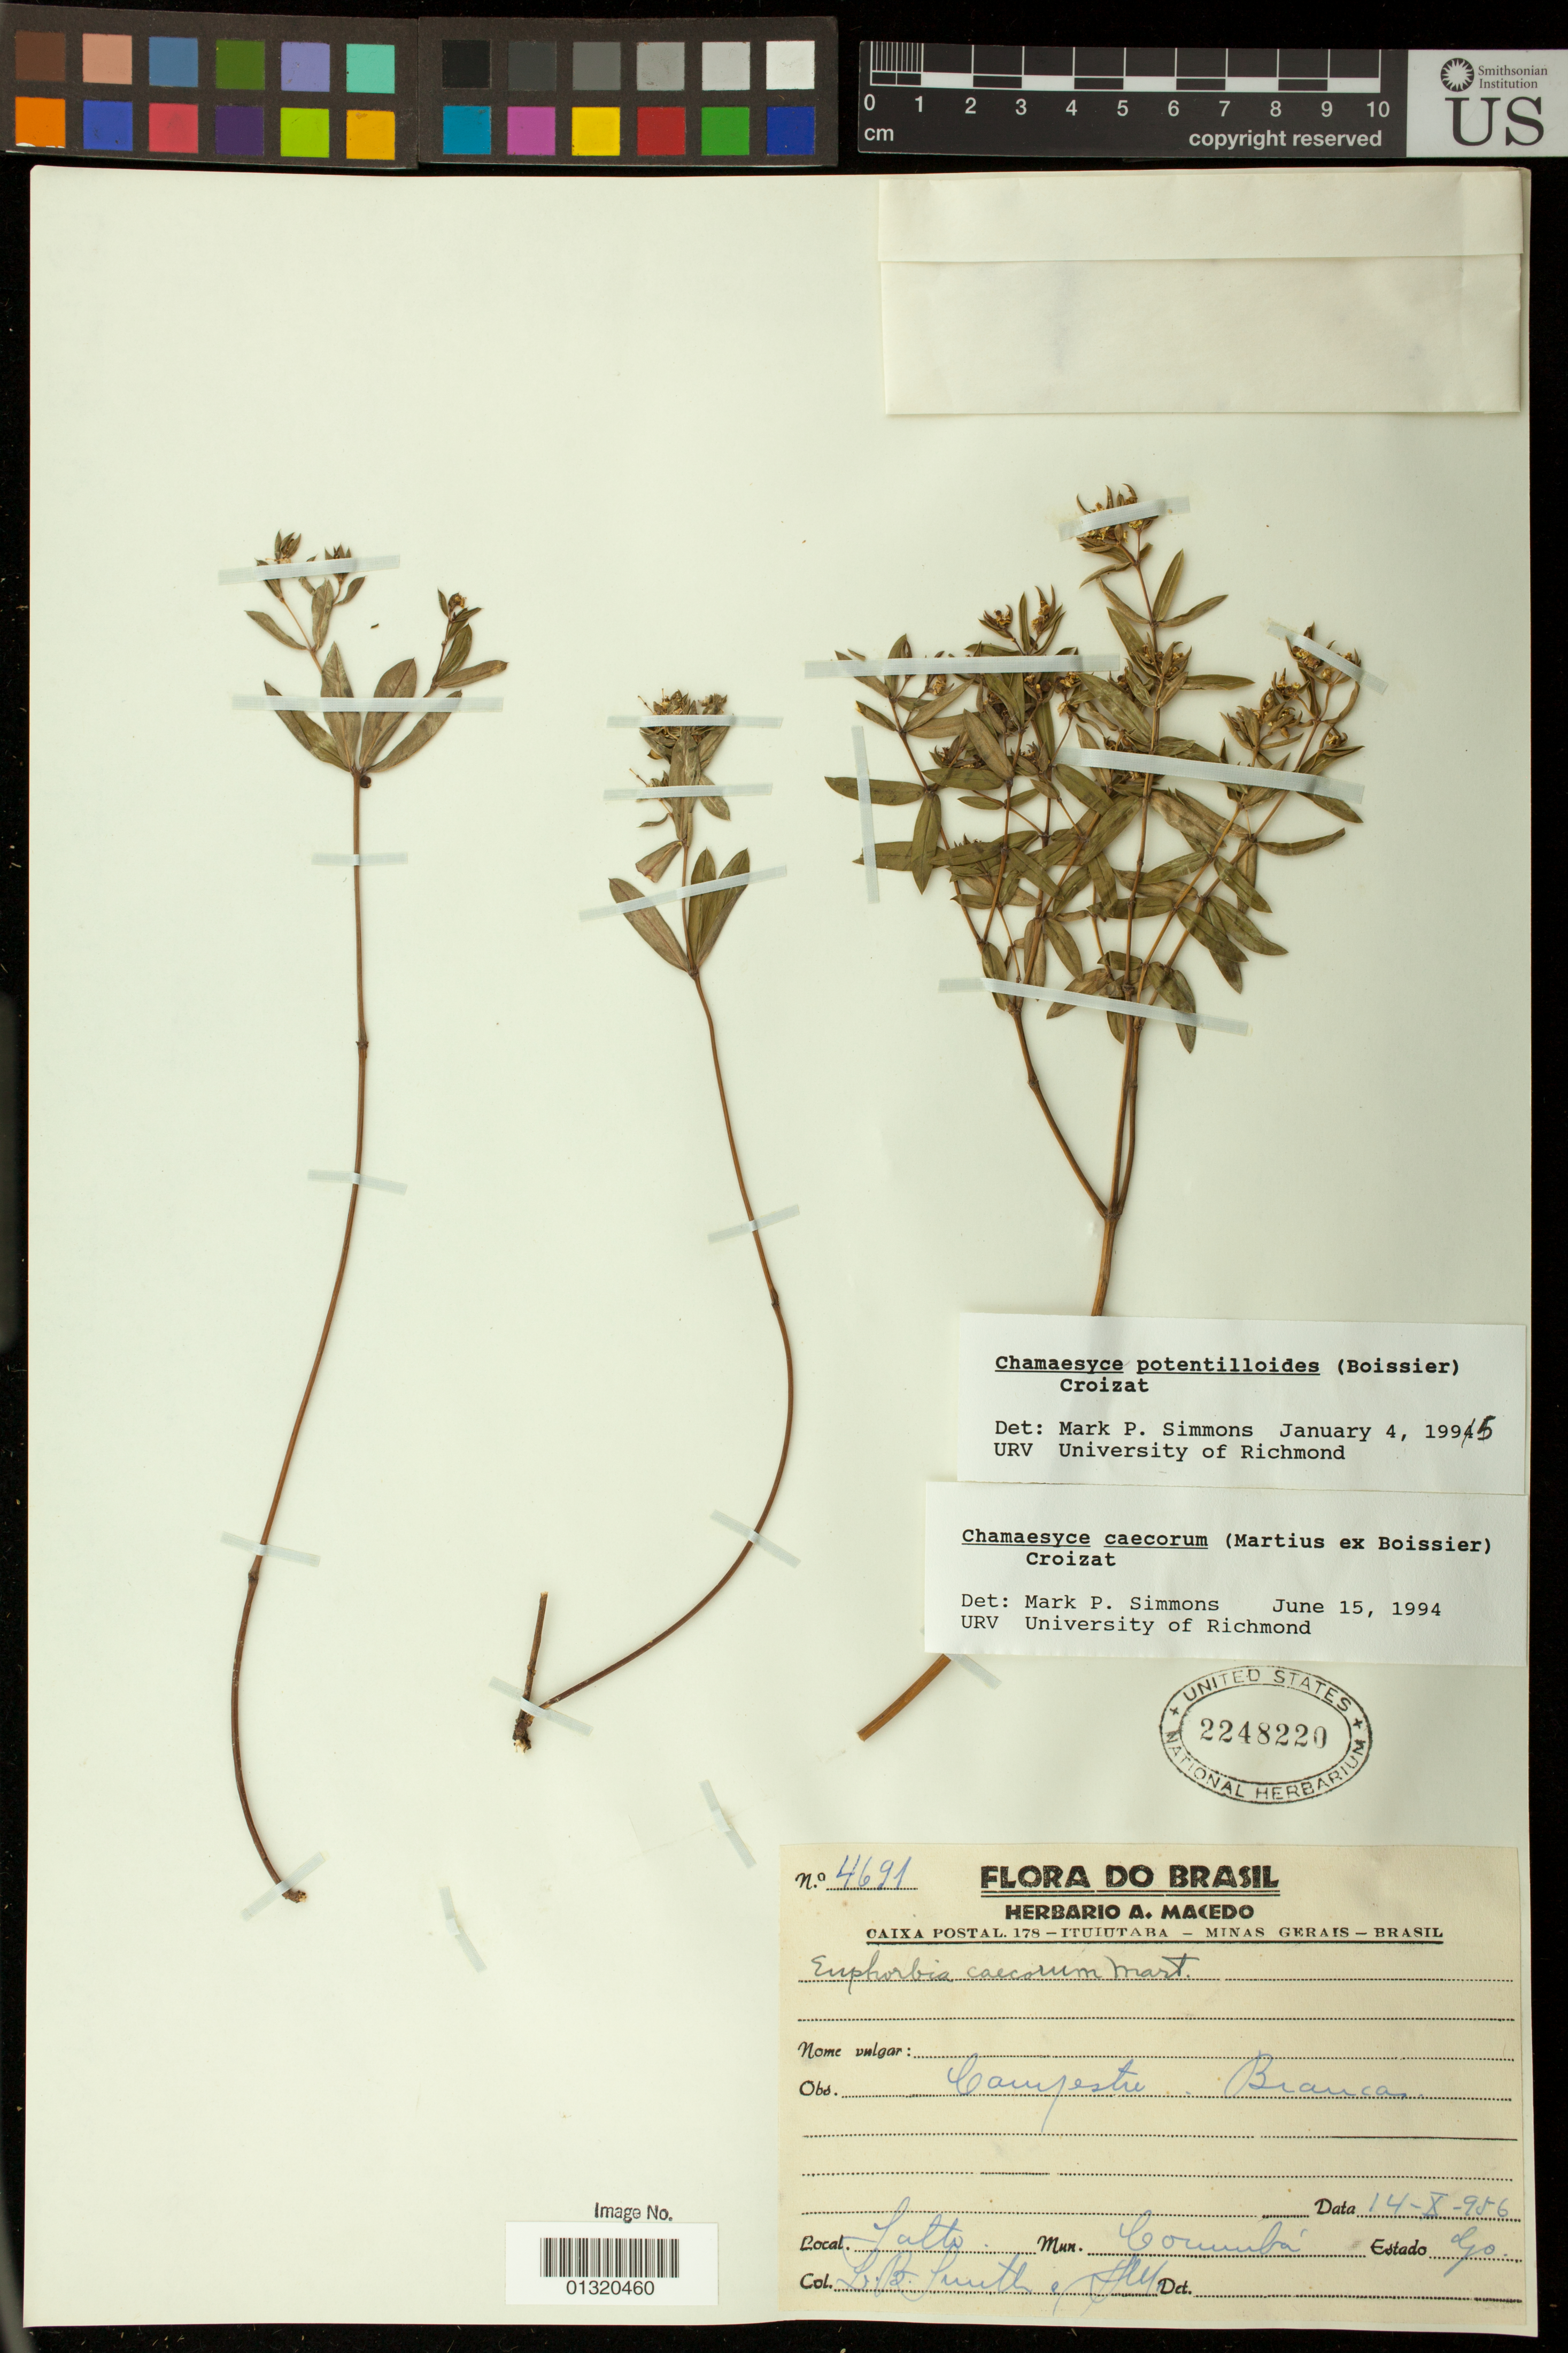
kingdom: Plantae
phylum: Tracheophyta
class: Magnoliopsida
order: Malpighiales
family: Euphorbiaceae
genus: Euphorbia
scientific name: Euphorbia potentilloides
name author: Boiss.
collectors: L. Smith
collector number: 4691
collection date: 1956-10-14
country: Brazil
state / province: Goiás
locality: Salto; Corumbá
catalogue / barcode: US 2248220